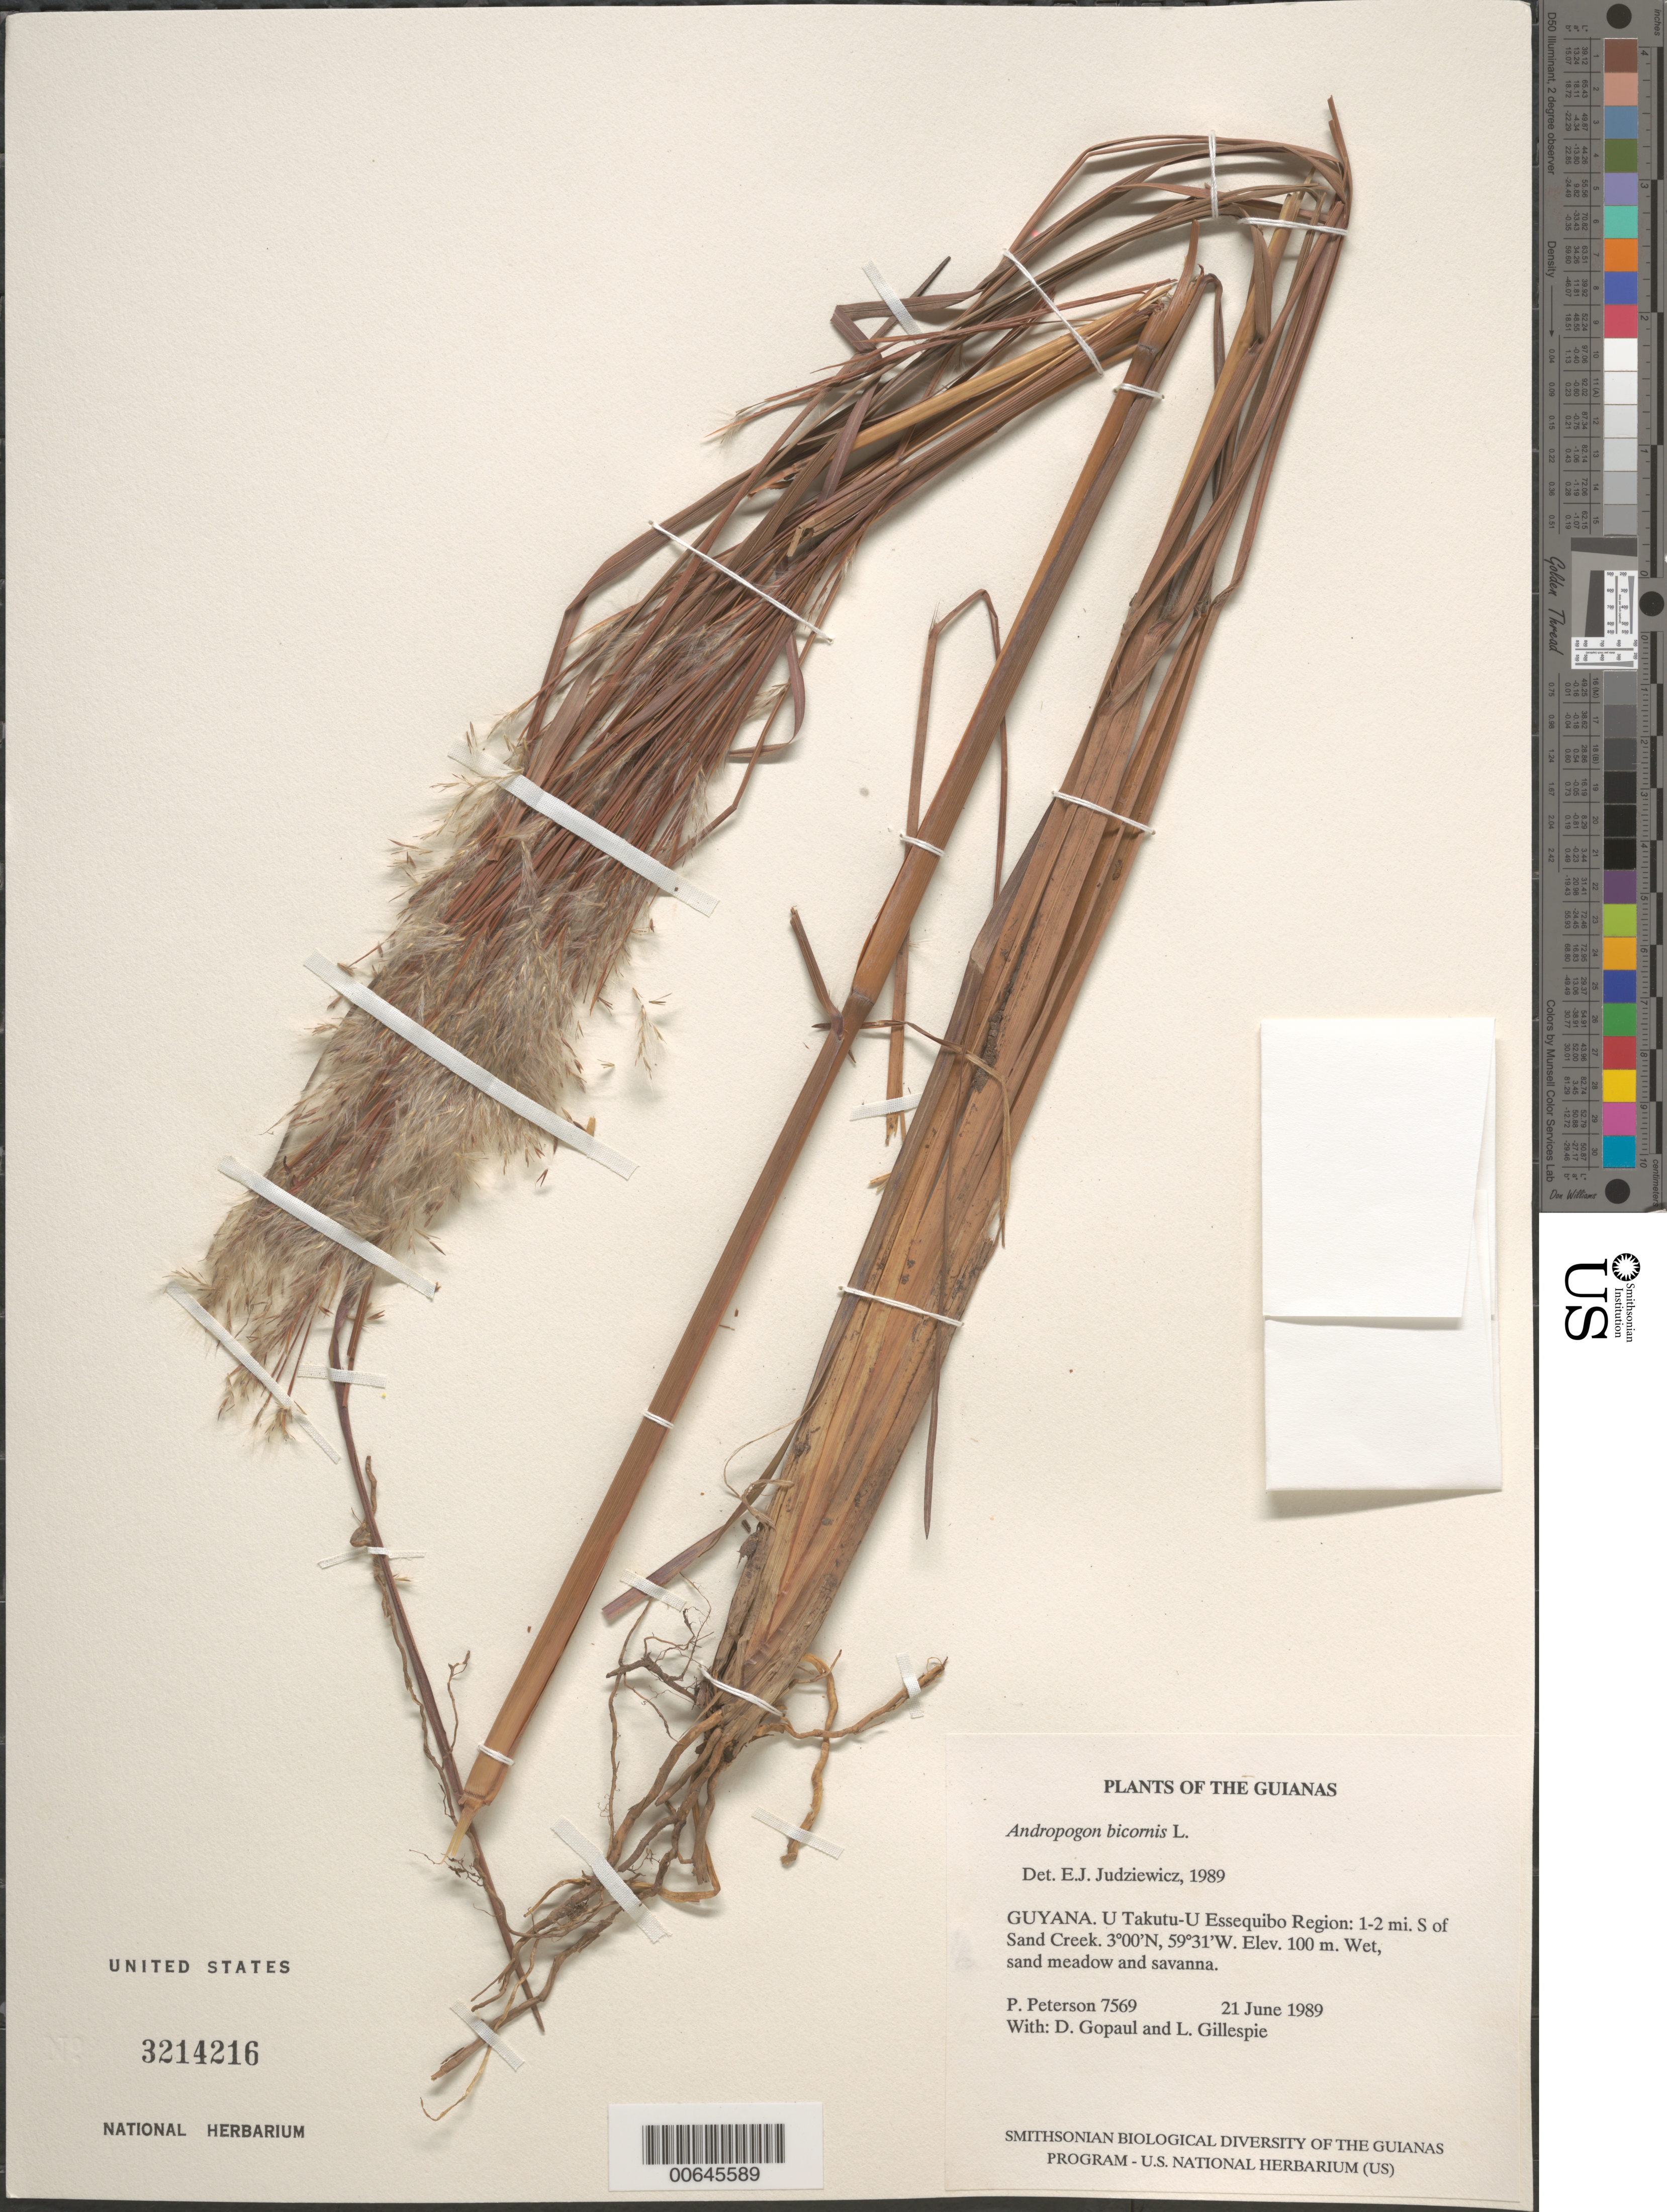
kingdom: Plantae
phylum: Tracheophyta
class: Liliopsida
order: Poales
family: Poaceae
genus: Andropogon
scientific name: Andropogon bicornis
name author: L.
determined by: Judziewicz, E. J.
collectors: P. M. Peterson, D. Gopaul & L. J. Gillespie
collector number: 7569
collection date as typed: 21 June 1989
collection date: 1989-06-21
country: Guyana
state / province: U. Takutu-U. Essequibo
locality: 1-2 mi. S of Sand Creek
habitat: Wet, sand meadow and savanna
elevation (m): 100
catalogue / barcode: US 3214216